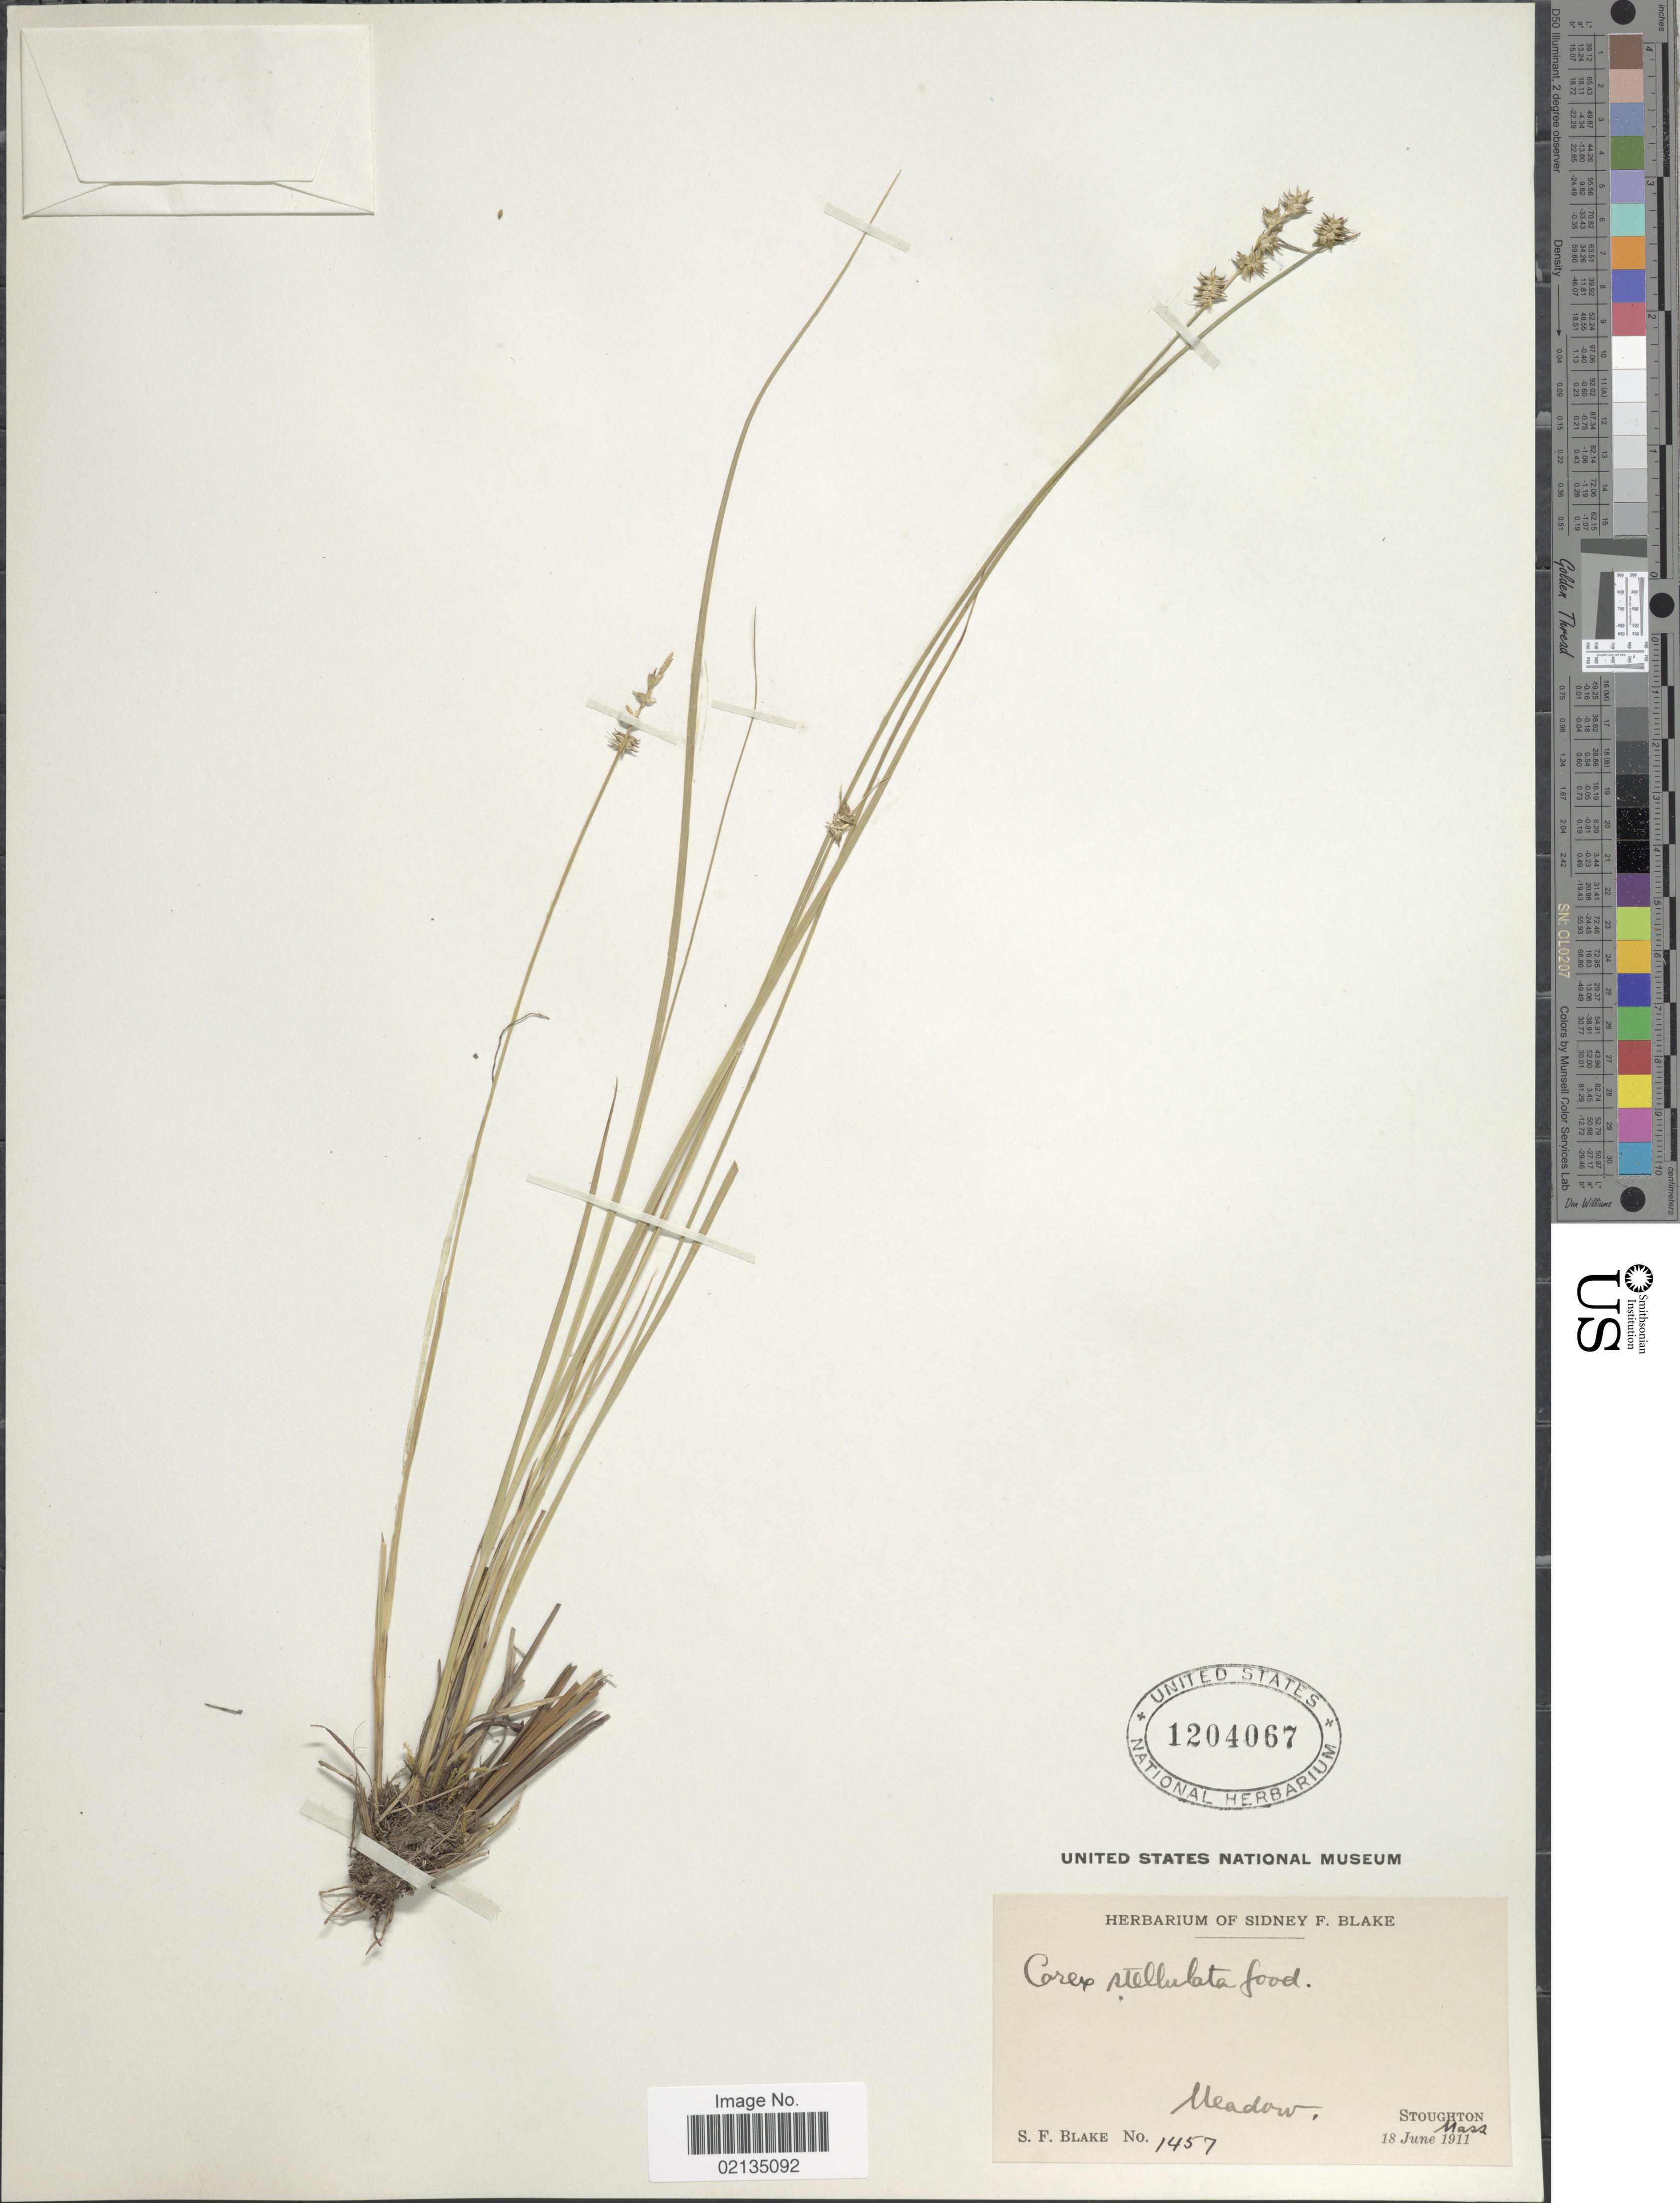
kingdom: Plantae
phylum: Tracheophyta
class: Liliopsida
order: Poales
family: Cyperaceae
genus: Carex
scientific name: Carex echinata subsp. echinata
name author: Murray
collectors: S. Blake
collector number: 1457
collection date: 1911-06-18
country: United States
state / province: Massachusetts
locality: Meadow, Stoughton, Mass.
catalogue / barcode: US 1204067